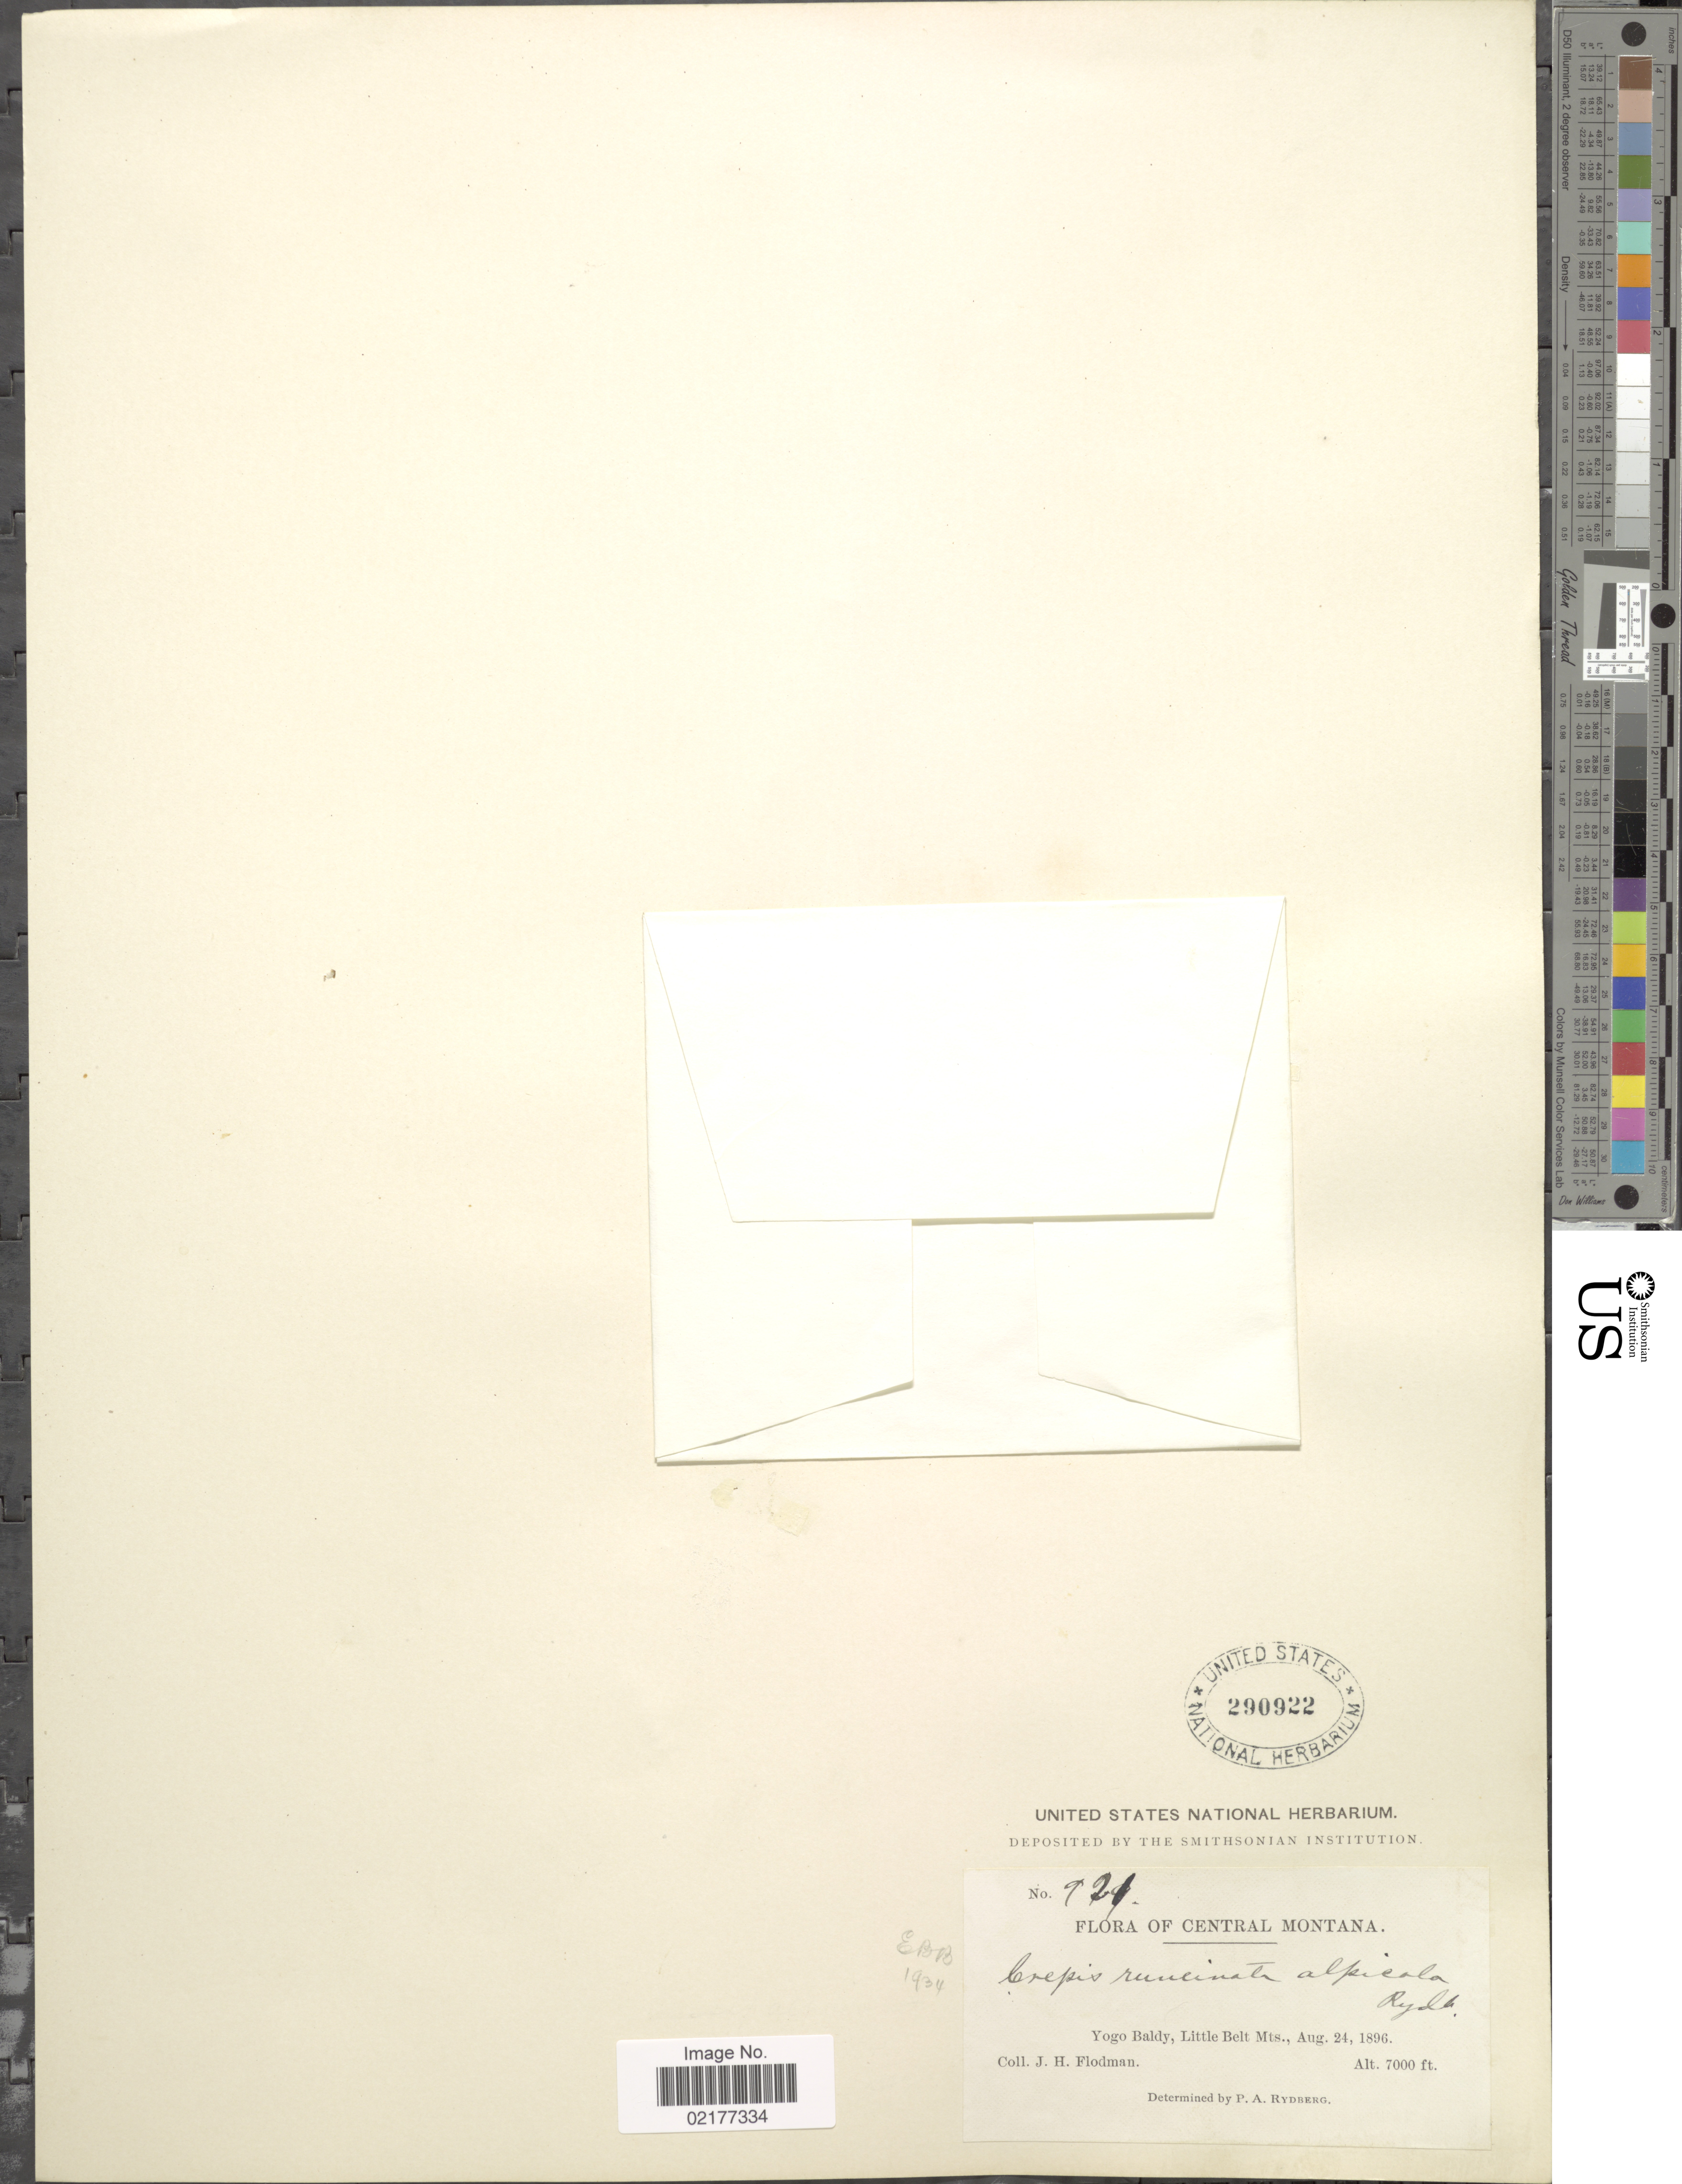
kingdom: Plantae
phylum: Tracheophyta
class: Magnoliopsida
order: Asterales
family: Asteraceae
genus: Crepis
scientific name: Crepis runcinata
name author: Torr. & A. Gray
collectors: J. Flodman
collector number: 921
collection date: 1896-08-24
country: United States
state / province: Montana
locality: Central Montana, Yogo Baldy, Little Belt Mts.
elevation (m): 2134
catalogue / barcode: US 290922